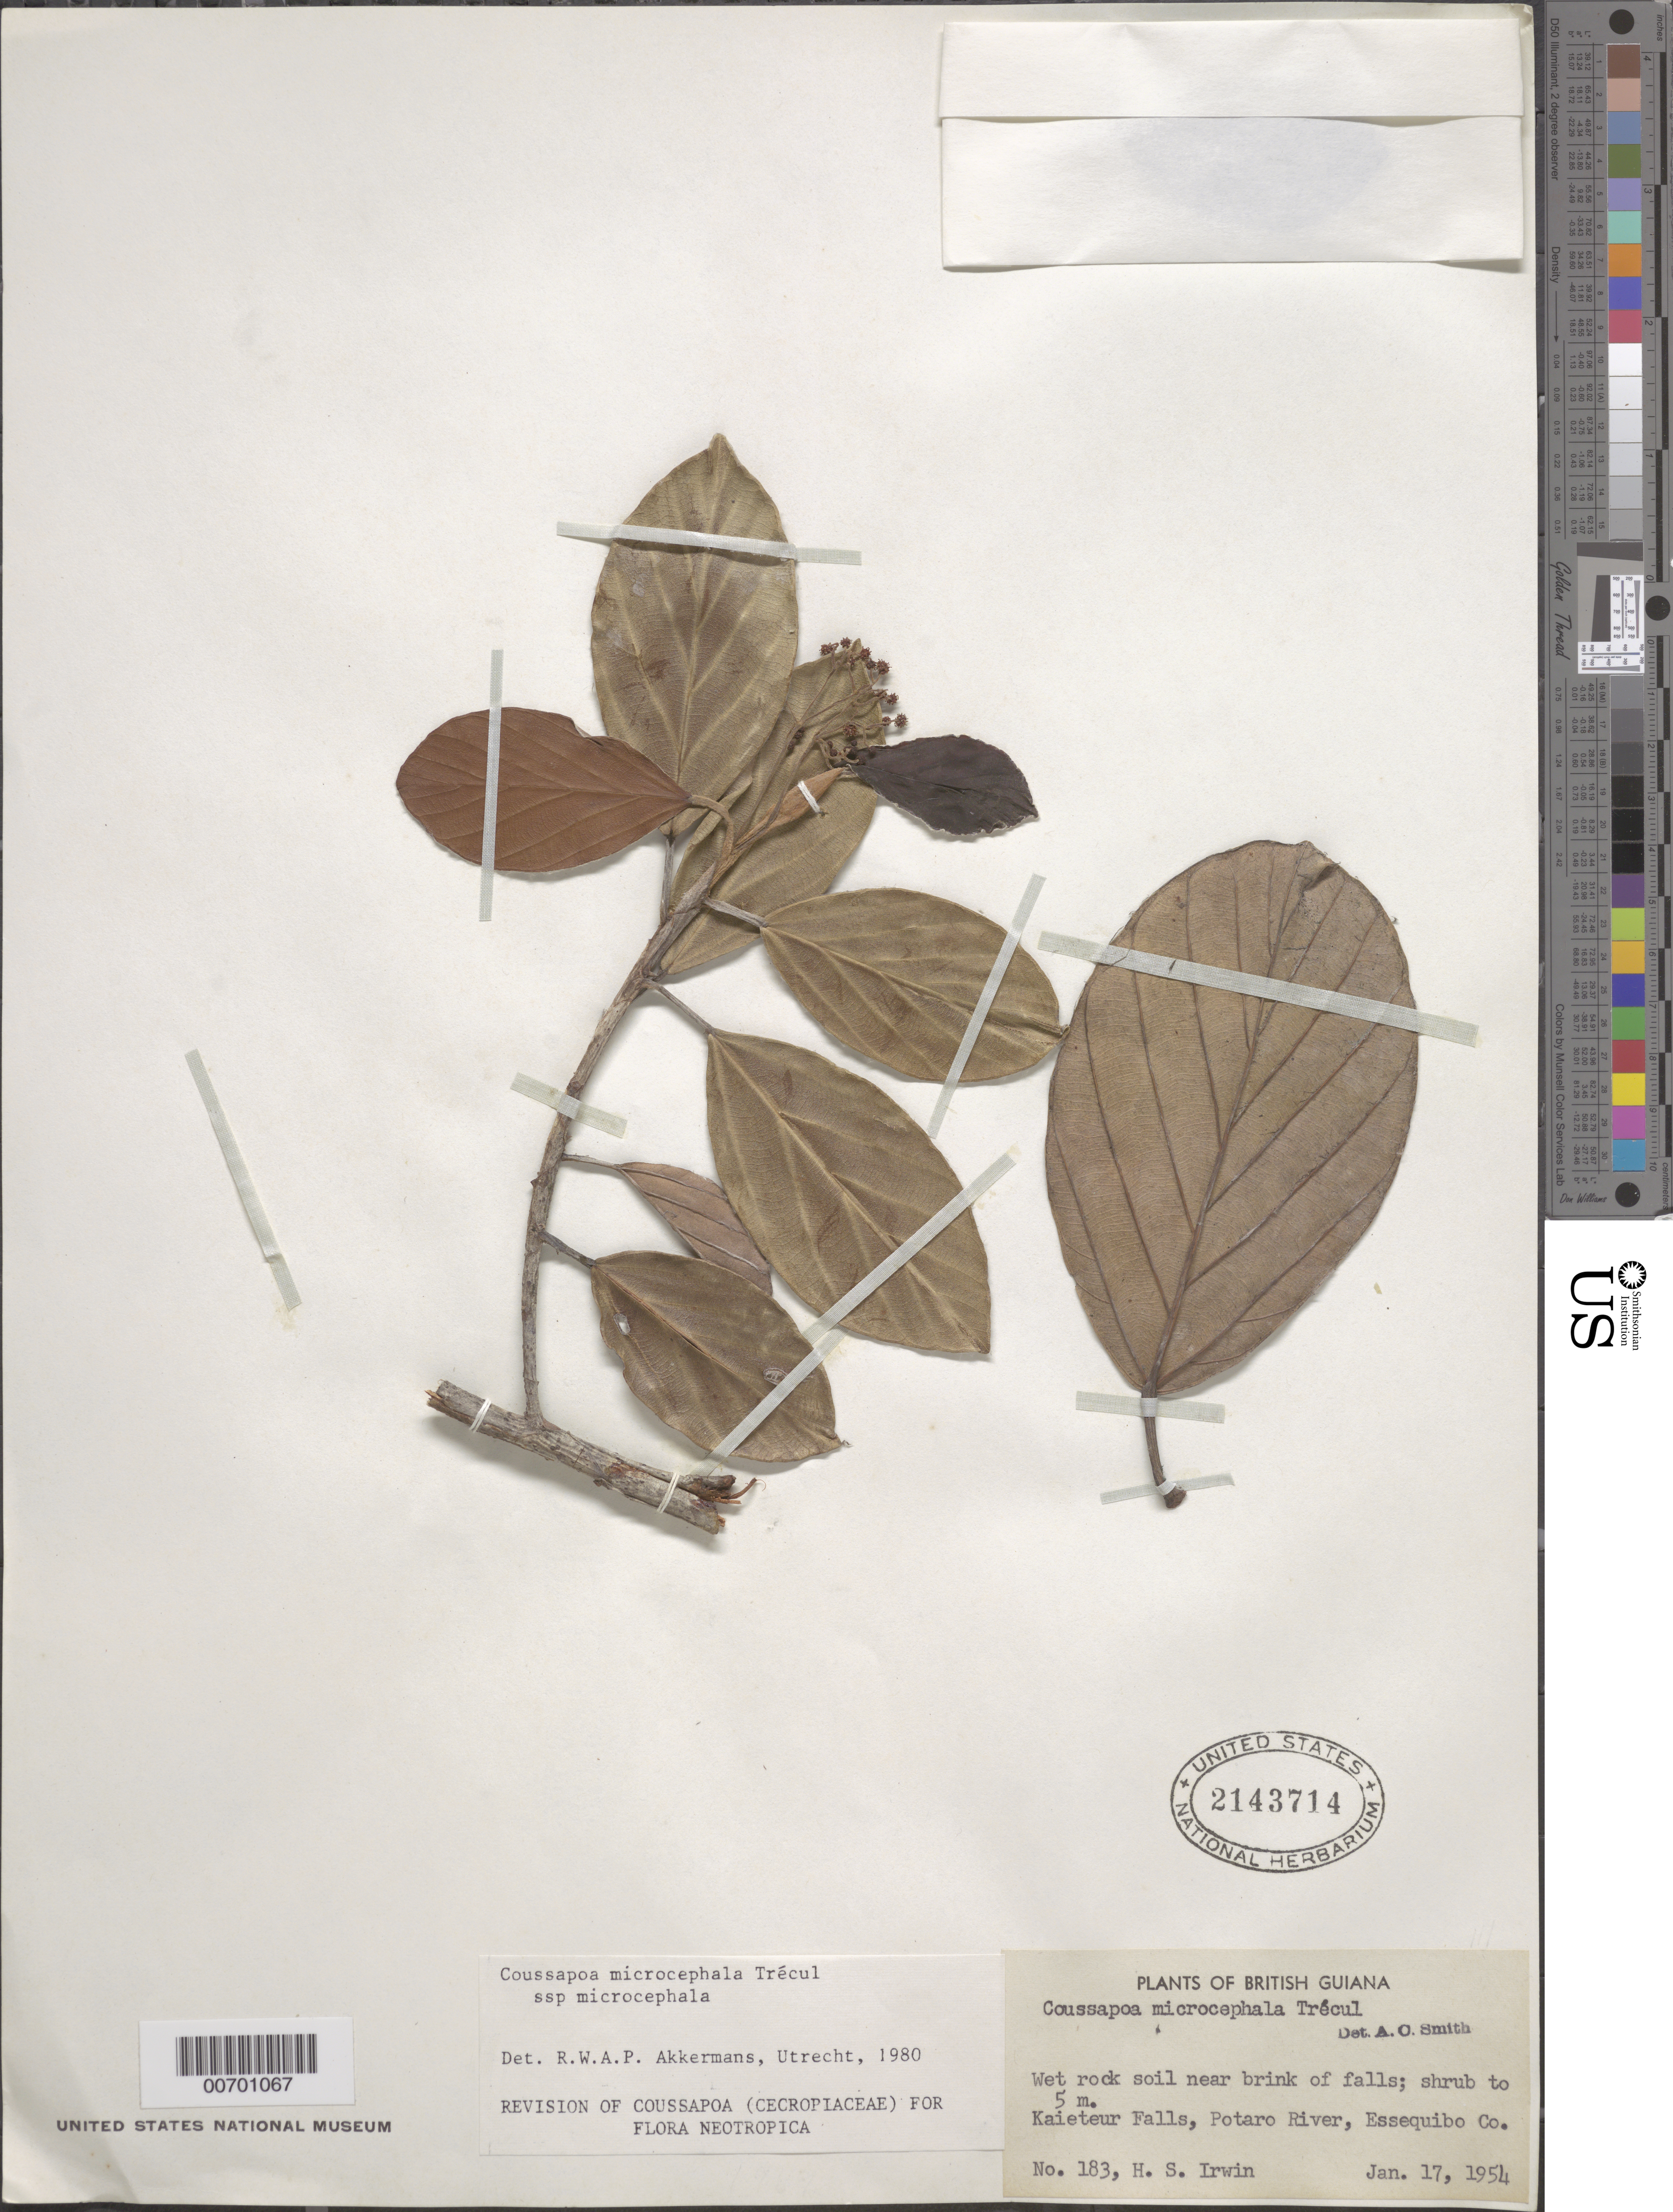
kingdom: Plantae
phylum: Tracheophyta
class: Magnoliopsida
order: Rosales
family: Urticaceae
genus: Coussapoa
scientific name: Coussapoa microcephala subsp. microcephala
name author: Trécul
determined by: Akkermans, R. W. A. P.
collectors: H. Irwin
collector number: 183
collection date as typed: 17-Jan-54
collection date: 1954-01-17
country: Guyana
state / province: Potaro-Siparuni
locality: Kaieteur Falls, Potaro R. Essequibo Co.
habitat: Wet rock soil near brink of falls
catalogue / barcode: US 2143714